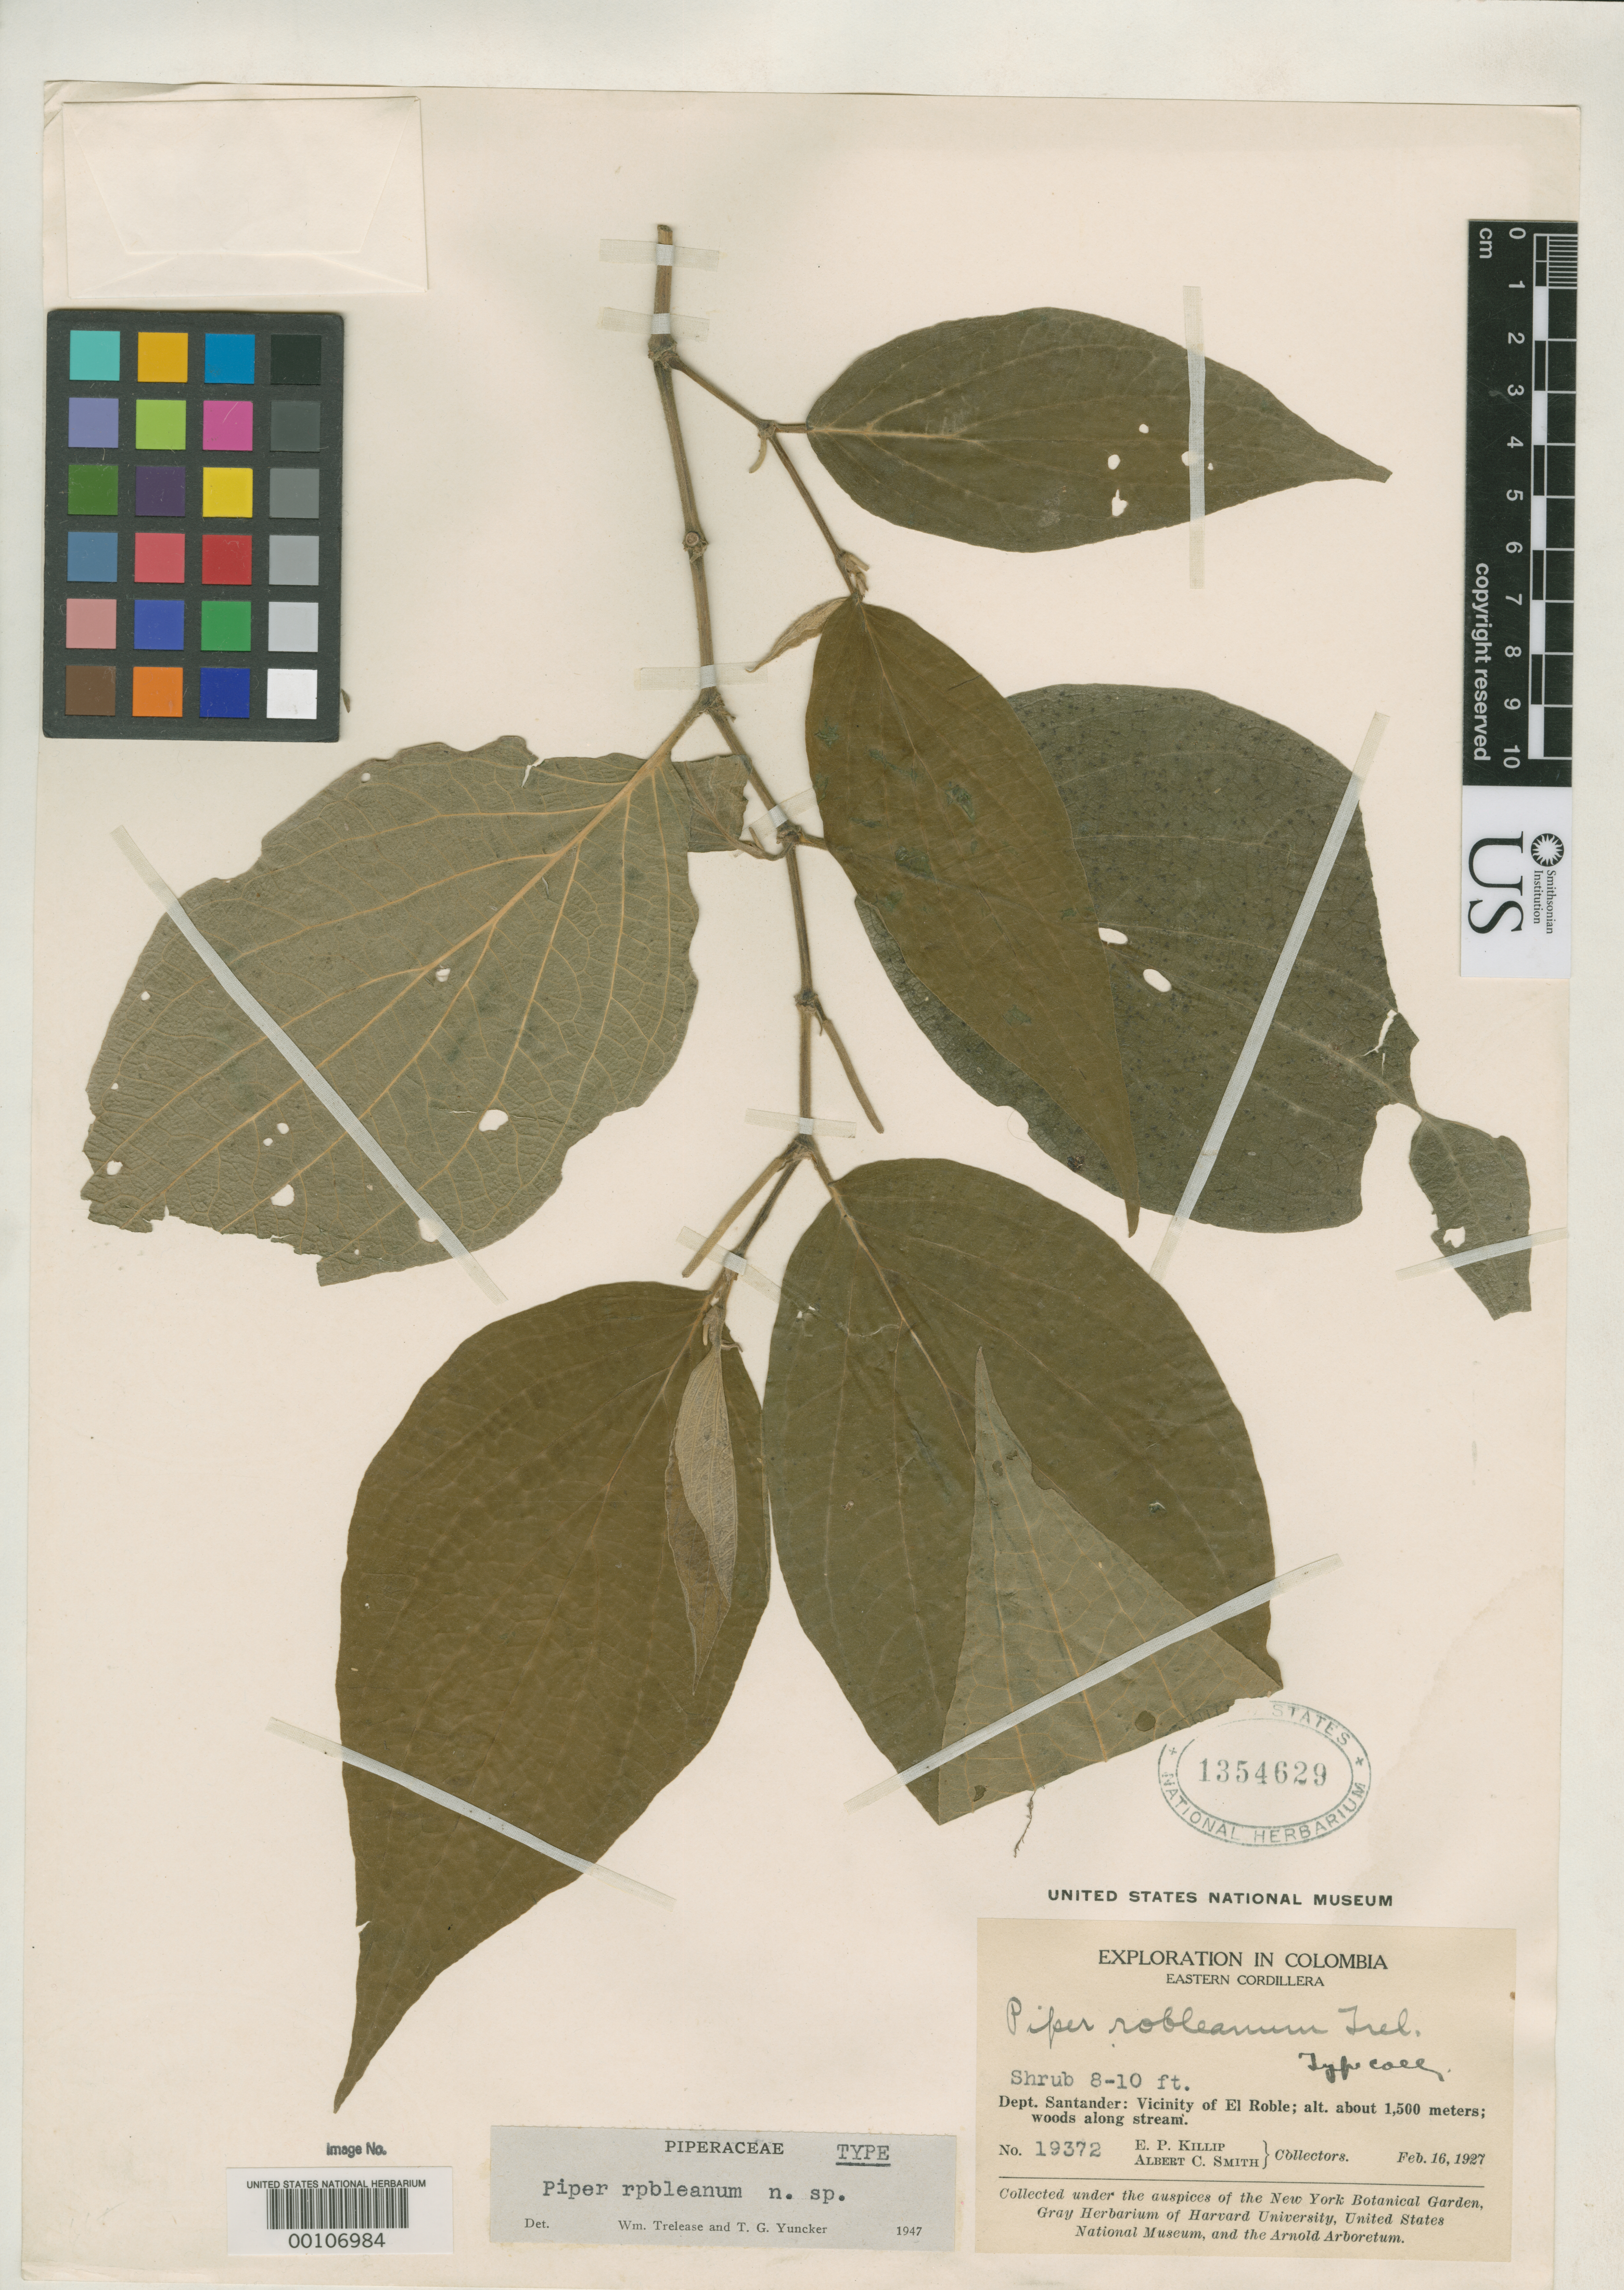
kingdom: Plantae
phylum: Tracheophyta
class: Magnoliopsida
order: Piperales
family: Piperaceae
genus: Piper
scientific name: Piper robleanum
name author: Trel. & Yunck.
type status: Holotype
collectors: E. P. Killip & A. C. Smith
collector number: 19372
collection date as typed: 16 Feb 1927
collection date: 1927-02-16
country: Colombia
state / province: Santander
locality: El Roble.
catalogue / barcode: US 1354629